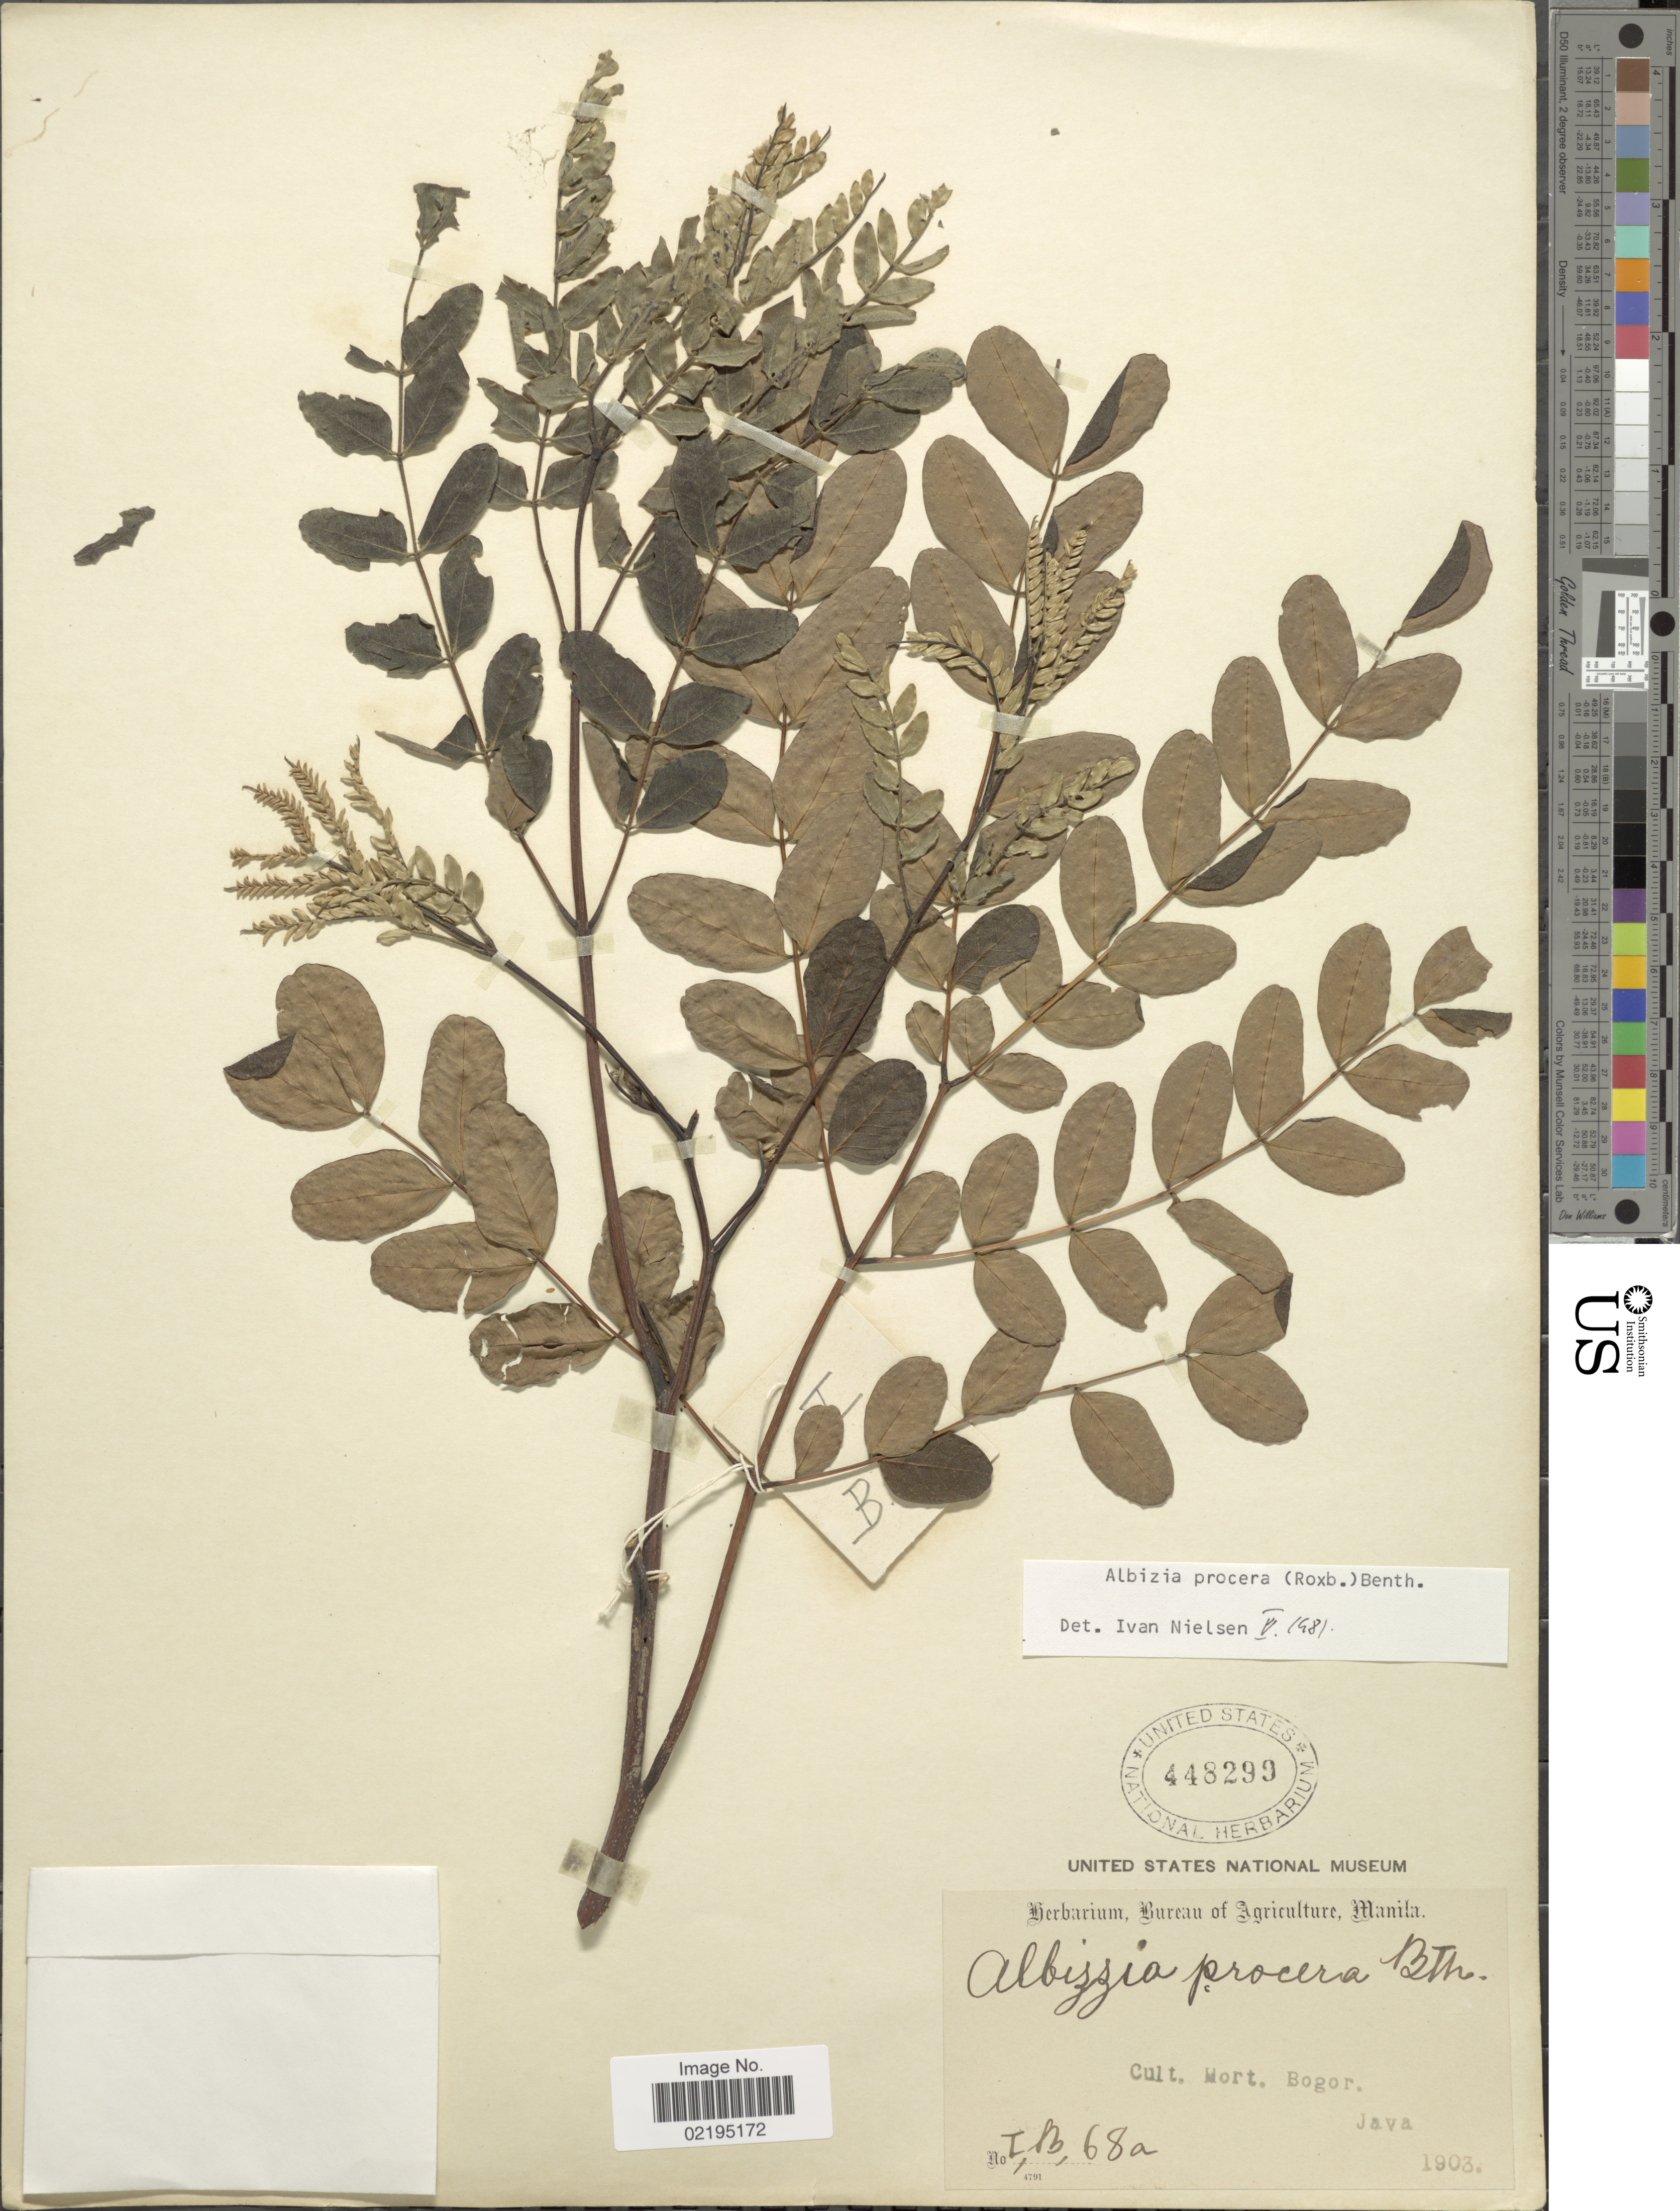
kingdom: Plantae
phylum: Tracheophyta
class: Magnoliopsida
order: Fabales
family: Fabaceae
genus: Albizia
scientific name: Albizia procera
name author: (Roxb.) Benth.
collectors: ex Herb. Bur. Agric. Manila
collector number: I, B, 68a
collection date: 1903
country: Indonesia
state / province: Java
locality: Cult. Hort. Bogor.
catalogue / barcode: US 448299